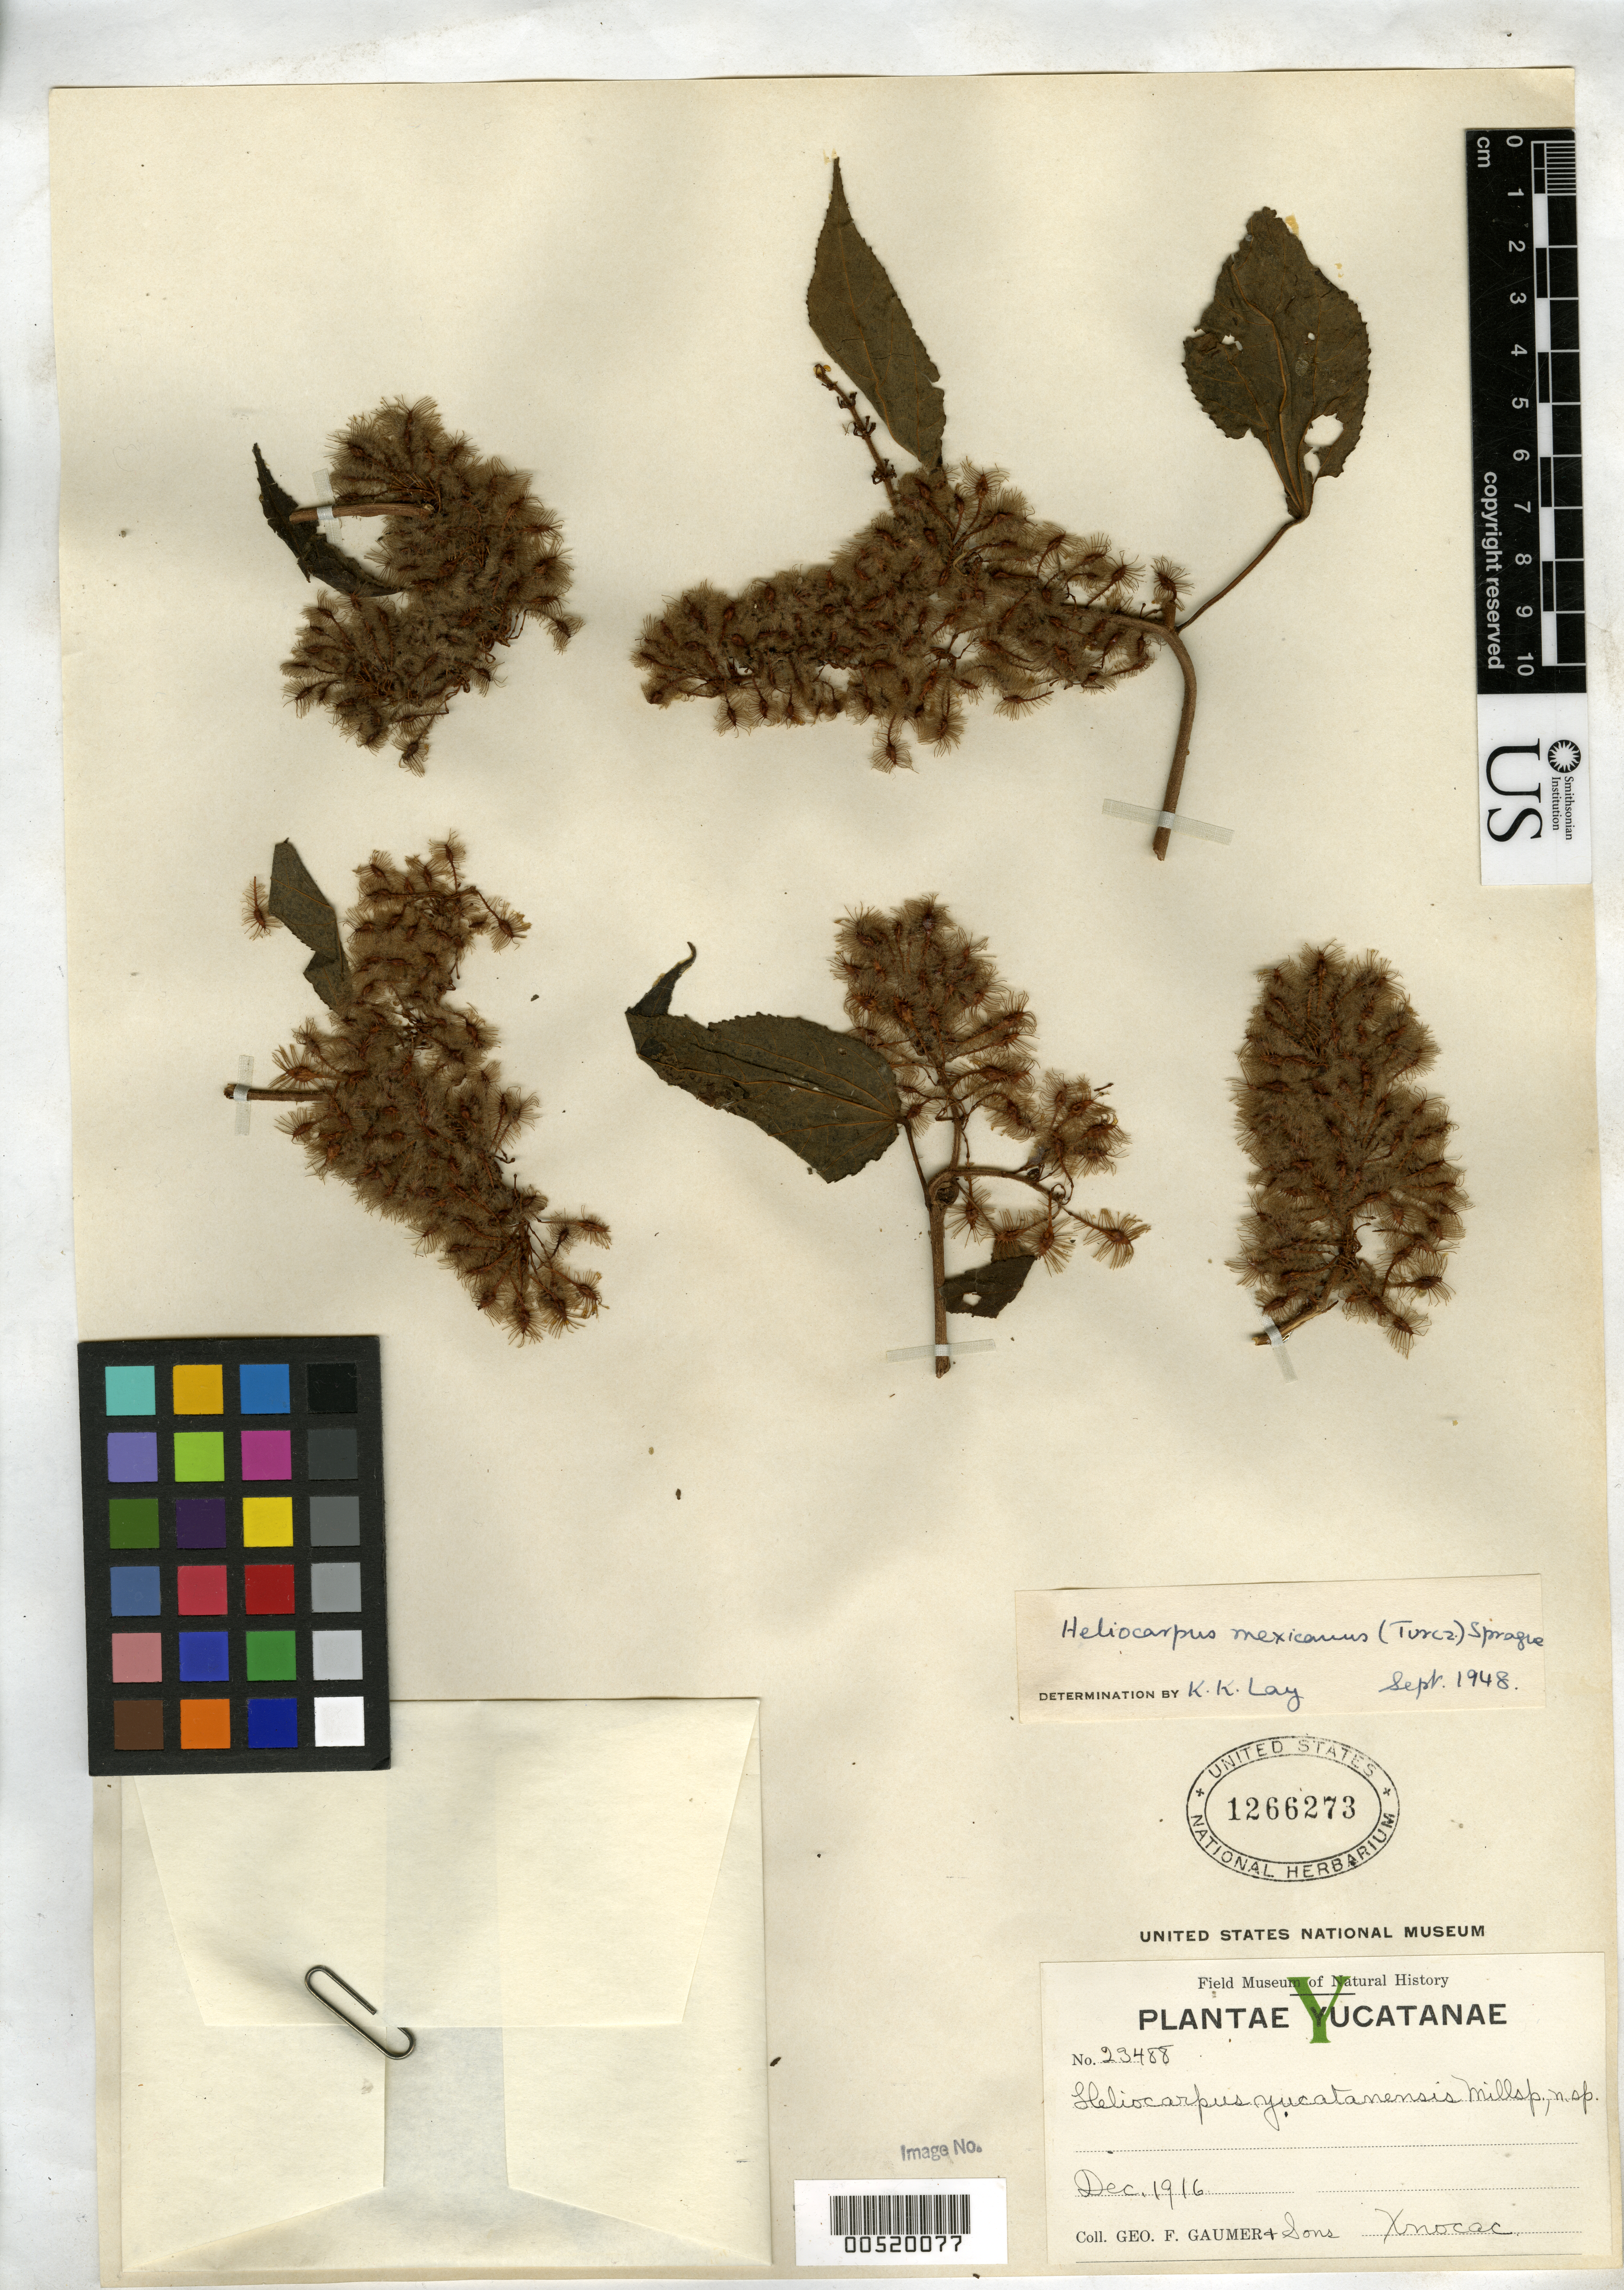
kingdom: Plantae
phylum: Tracheophyta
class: Magnoliopsida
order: Malvales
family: Malvaceae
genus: Heliocarpus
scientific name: Heliocarpus mexicanus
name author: (Turcz.) Sprague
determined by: Lay, K. K., (US), NMNH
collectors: G. F. Gaumer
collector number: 23488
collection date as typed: Dec 1916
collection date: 1916-12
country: Mexico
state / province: Yucatán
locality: Xnocac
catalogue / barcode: US 1266273